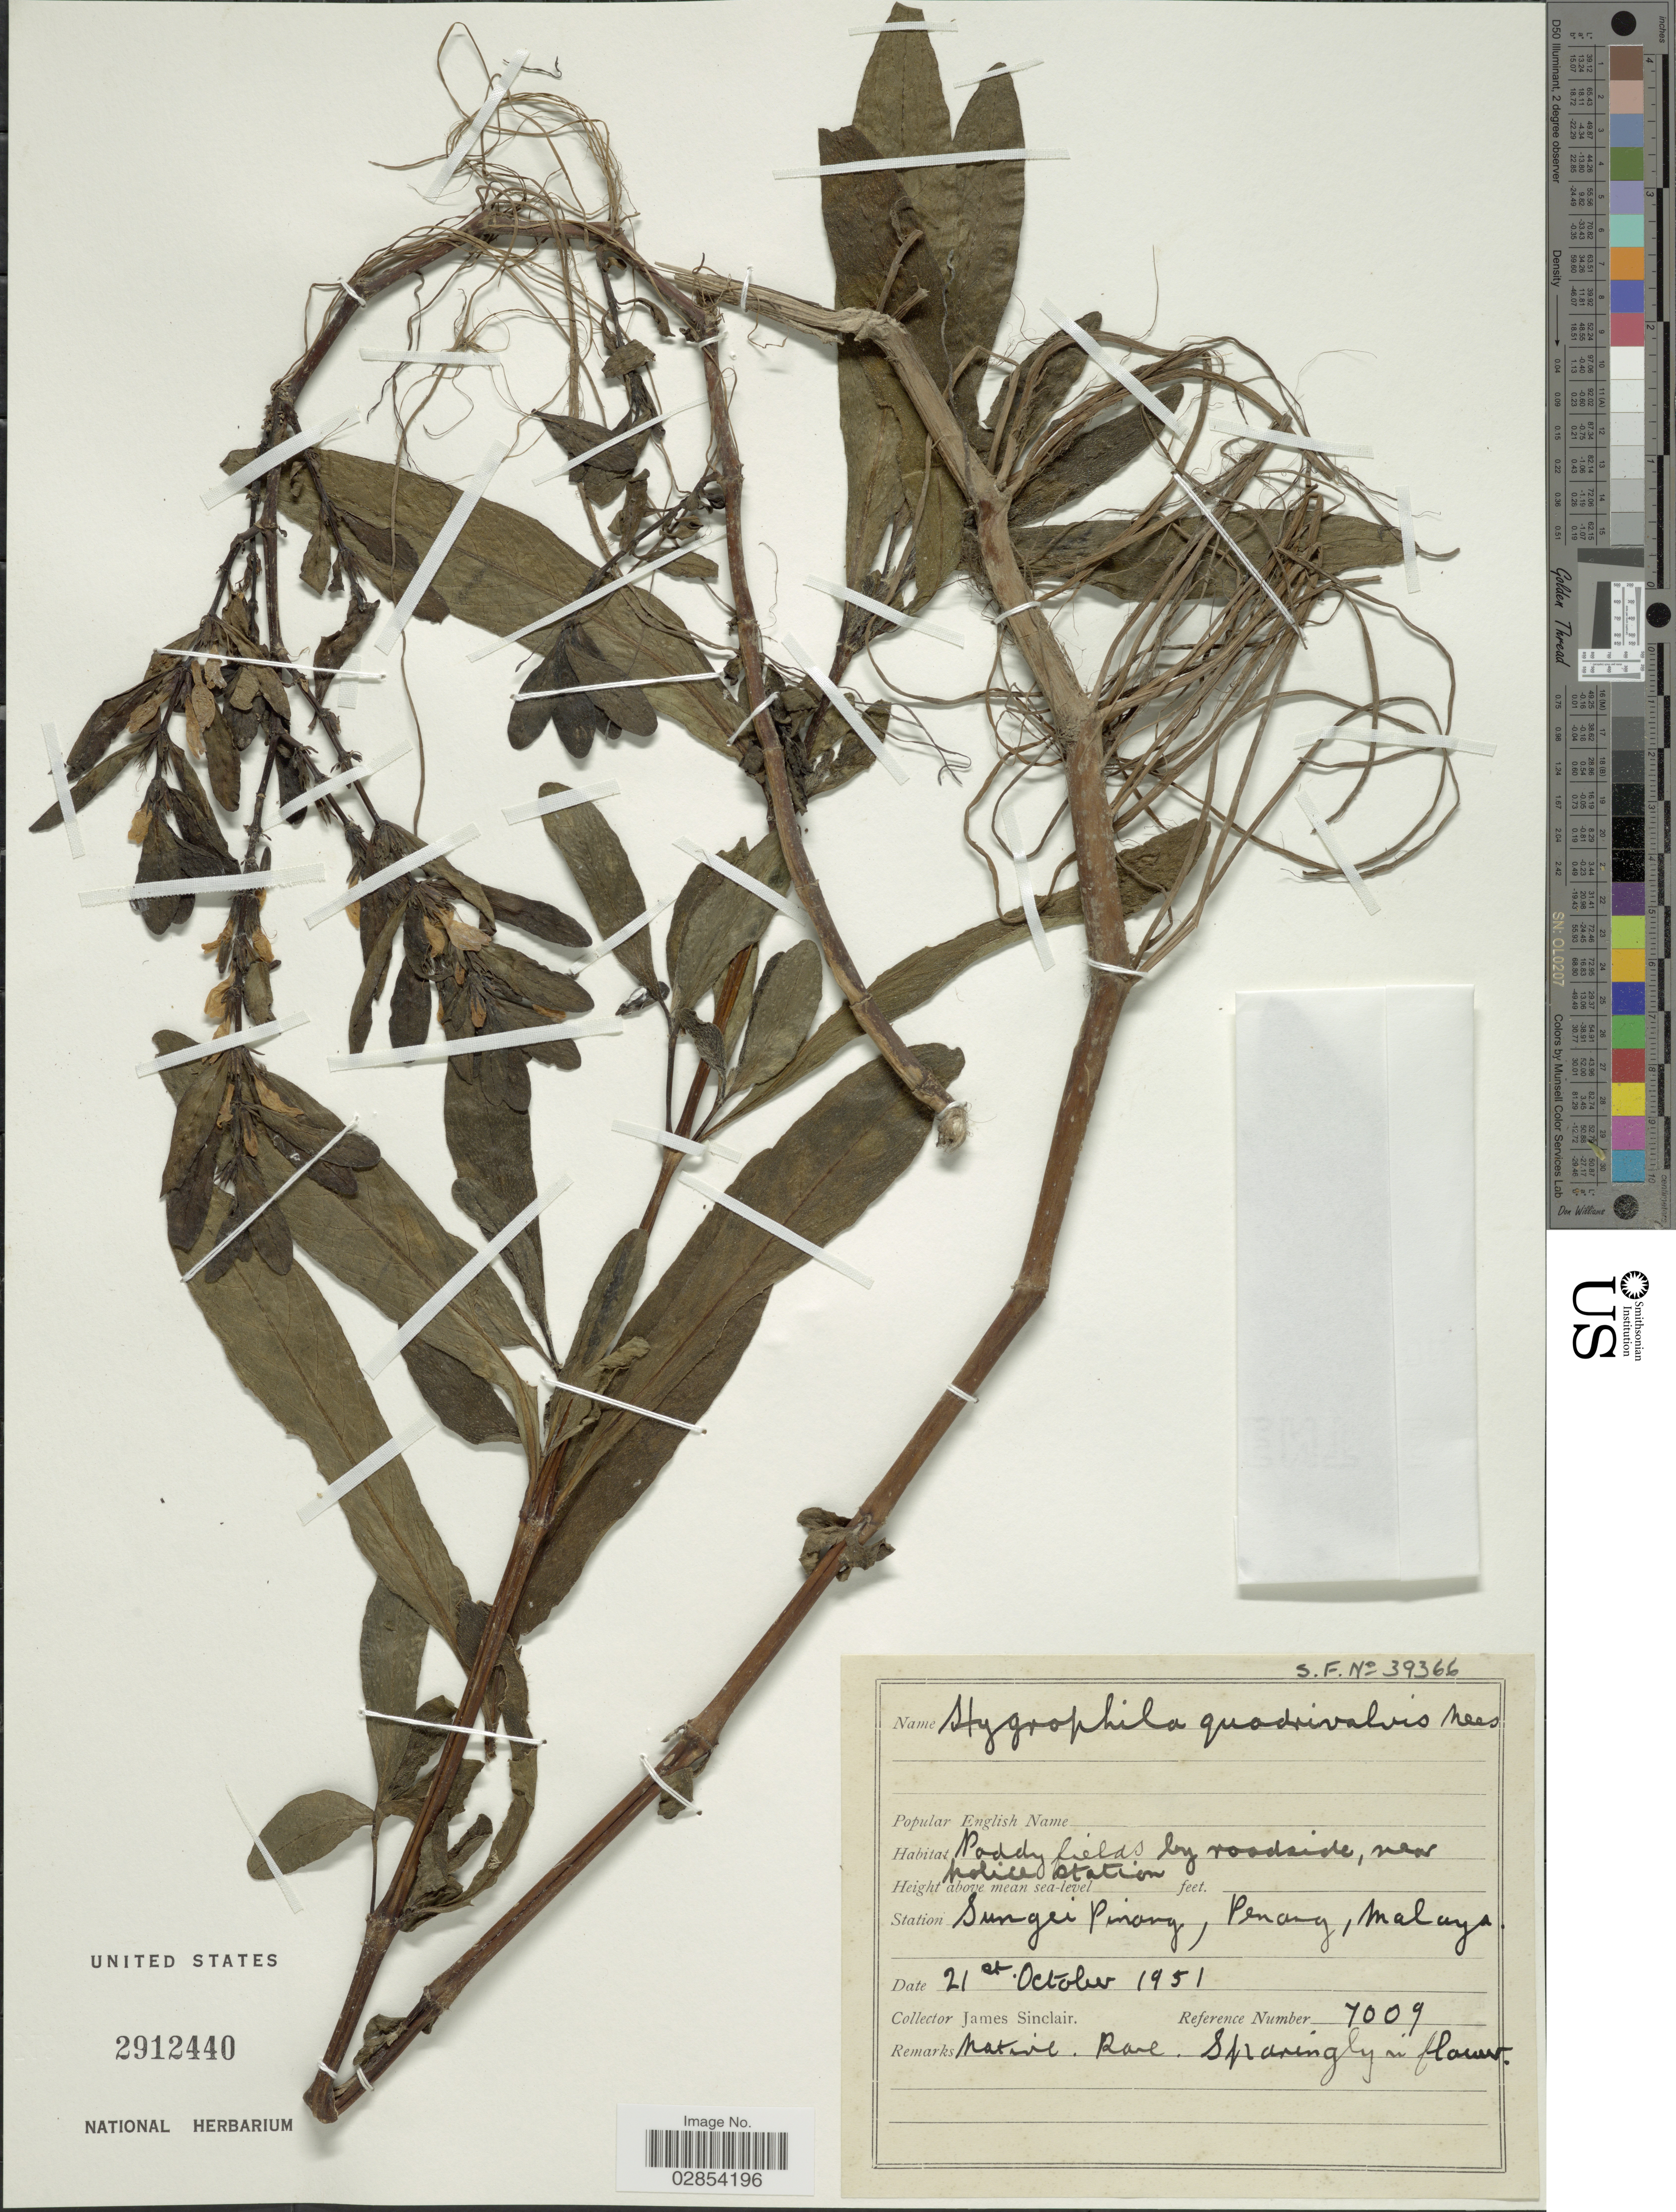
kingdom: Plantae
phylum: Tracheophyta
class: Magnoliopsida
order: Lamiales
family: Acanthaceae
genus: Hygrophila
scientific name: Hygrophila erecta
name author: (Burm. f.) Hochr.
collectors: J. Sinclair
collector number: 7009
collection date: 1951-10-21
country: Malaysia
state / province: Pinang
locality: Station Sungei Pinag, Penang, Malaya.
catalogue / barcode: US 2912440